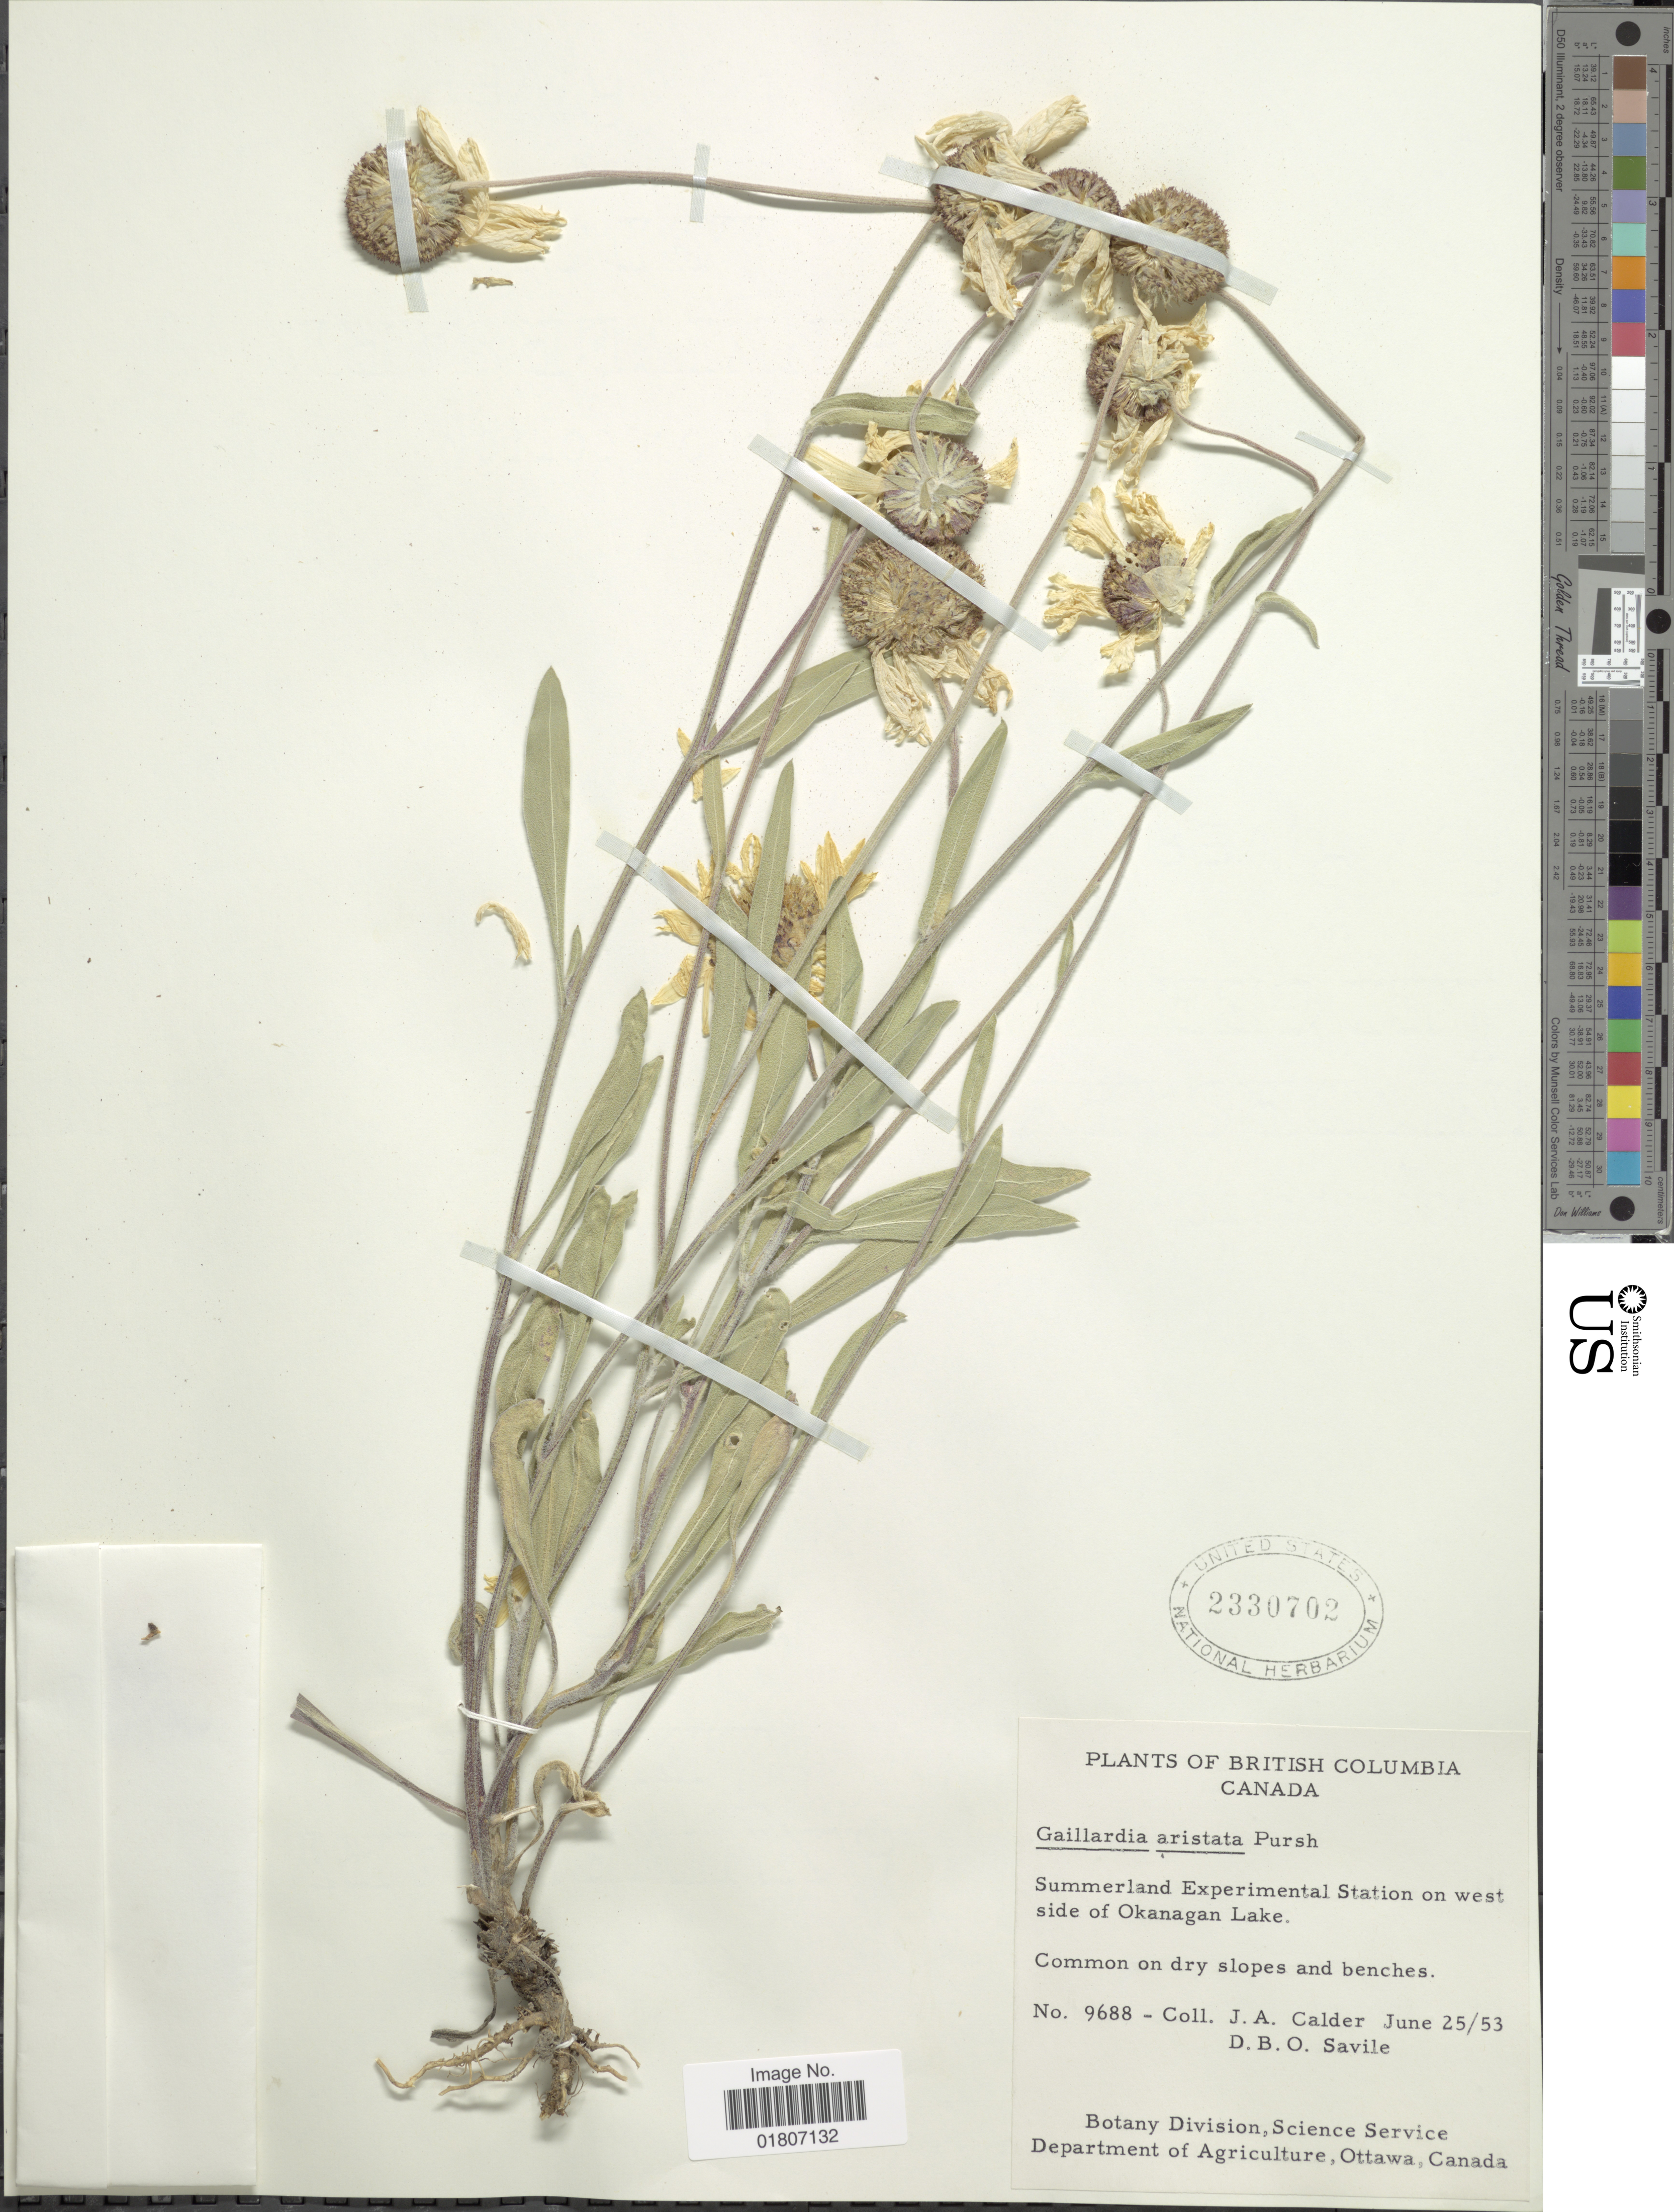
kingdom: Plantae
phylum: Tracheophyta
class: Magnoliopsida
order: Asterales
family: Asteraceae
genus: Gaillardia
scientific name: Gaillardia aristata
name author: Pursh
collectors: J. A. Calder & D. Savile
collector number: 9688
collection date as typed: Transcribed d/m/y: 25/6/53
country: Canada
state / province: British Columbia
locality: Summerland Experimental Station on west side of Okanagan Lake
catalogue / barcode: US 2330702